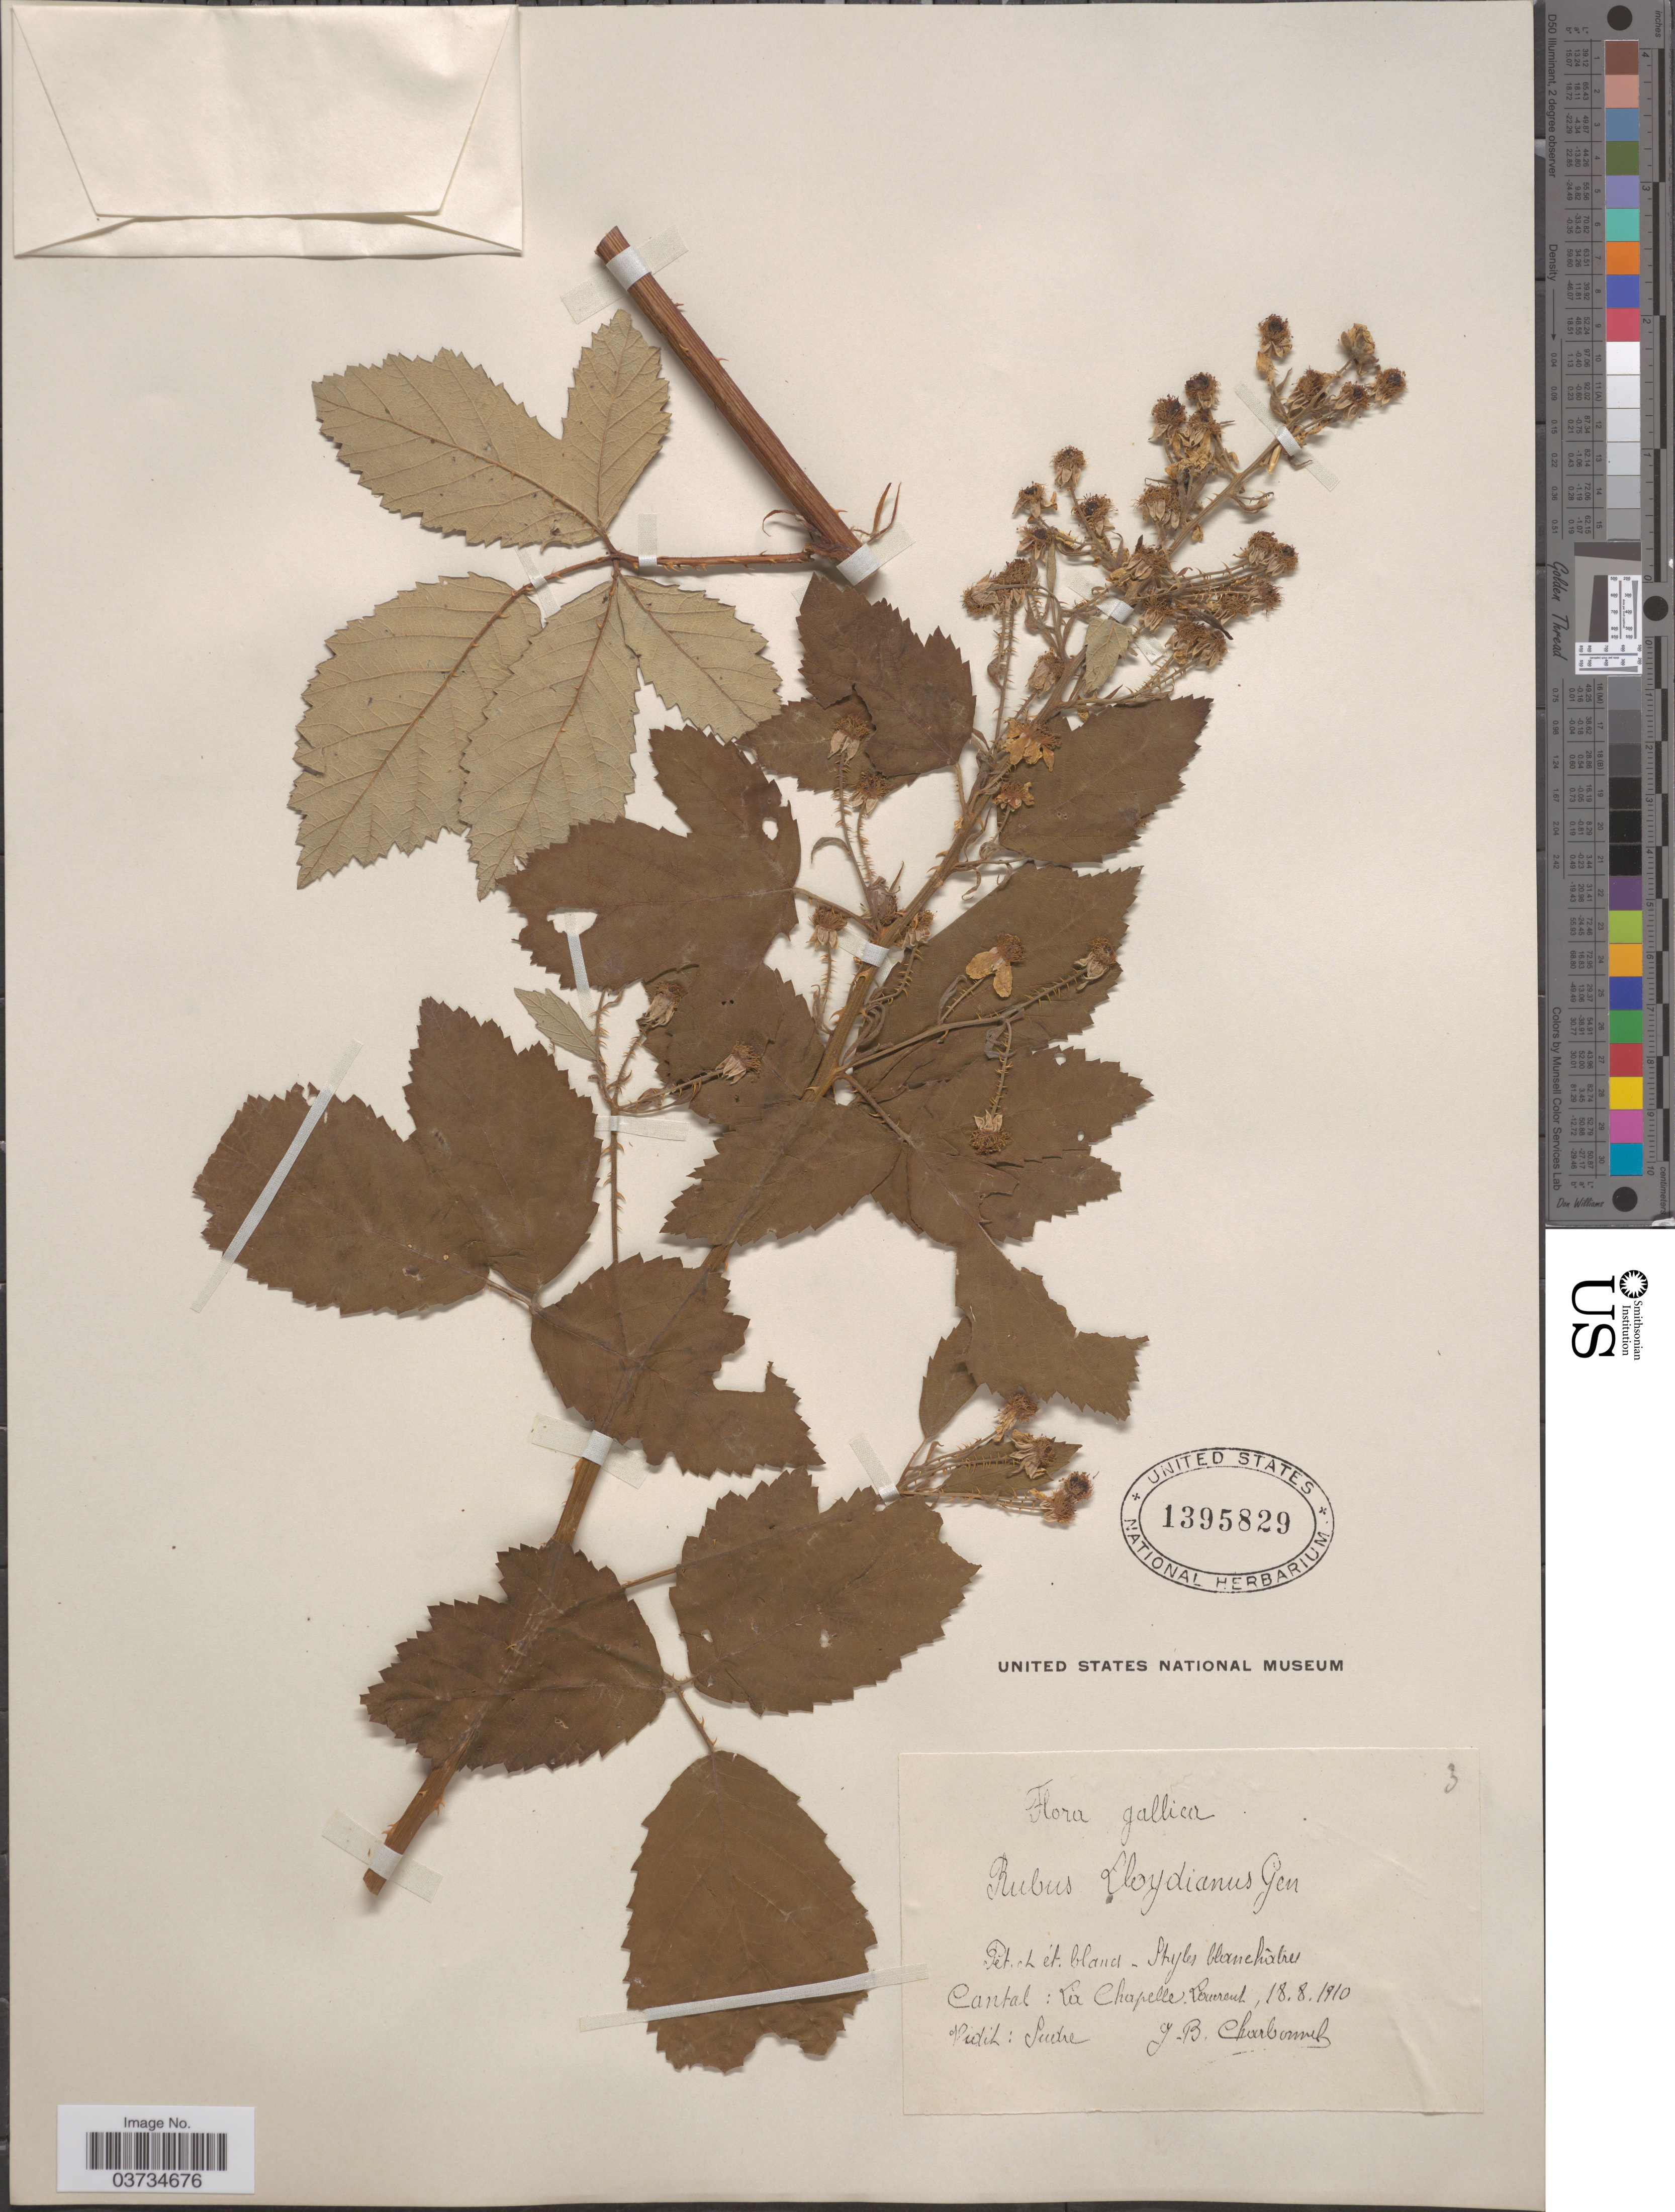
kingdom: Plantae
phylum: Tracheophyta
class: Magnoliopsida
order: Rosales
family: Rosaceae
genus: Rubus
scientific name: Rubus lloydianus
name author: Genev.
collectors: J. Charbonnel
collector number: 3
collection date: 1910-08-18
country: France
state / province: Auvergne-Rhône-Alpes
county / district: Cantal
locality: Gallica. Cantal: La Chapelle Laurent.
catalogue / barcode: US 1395829